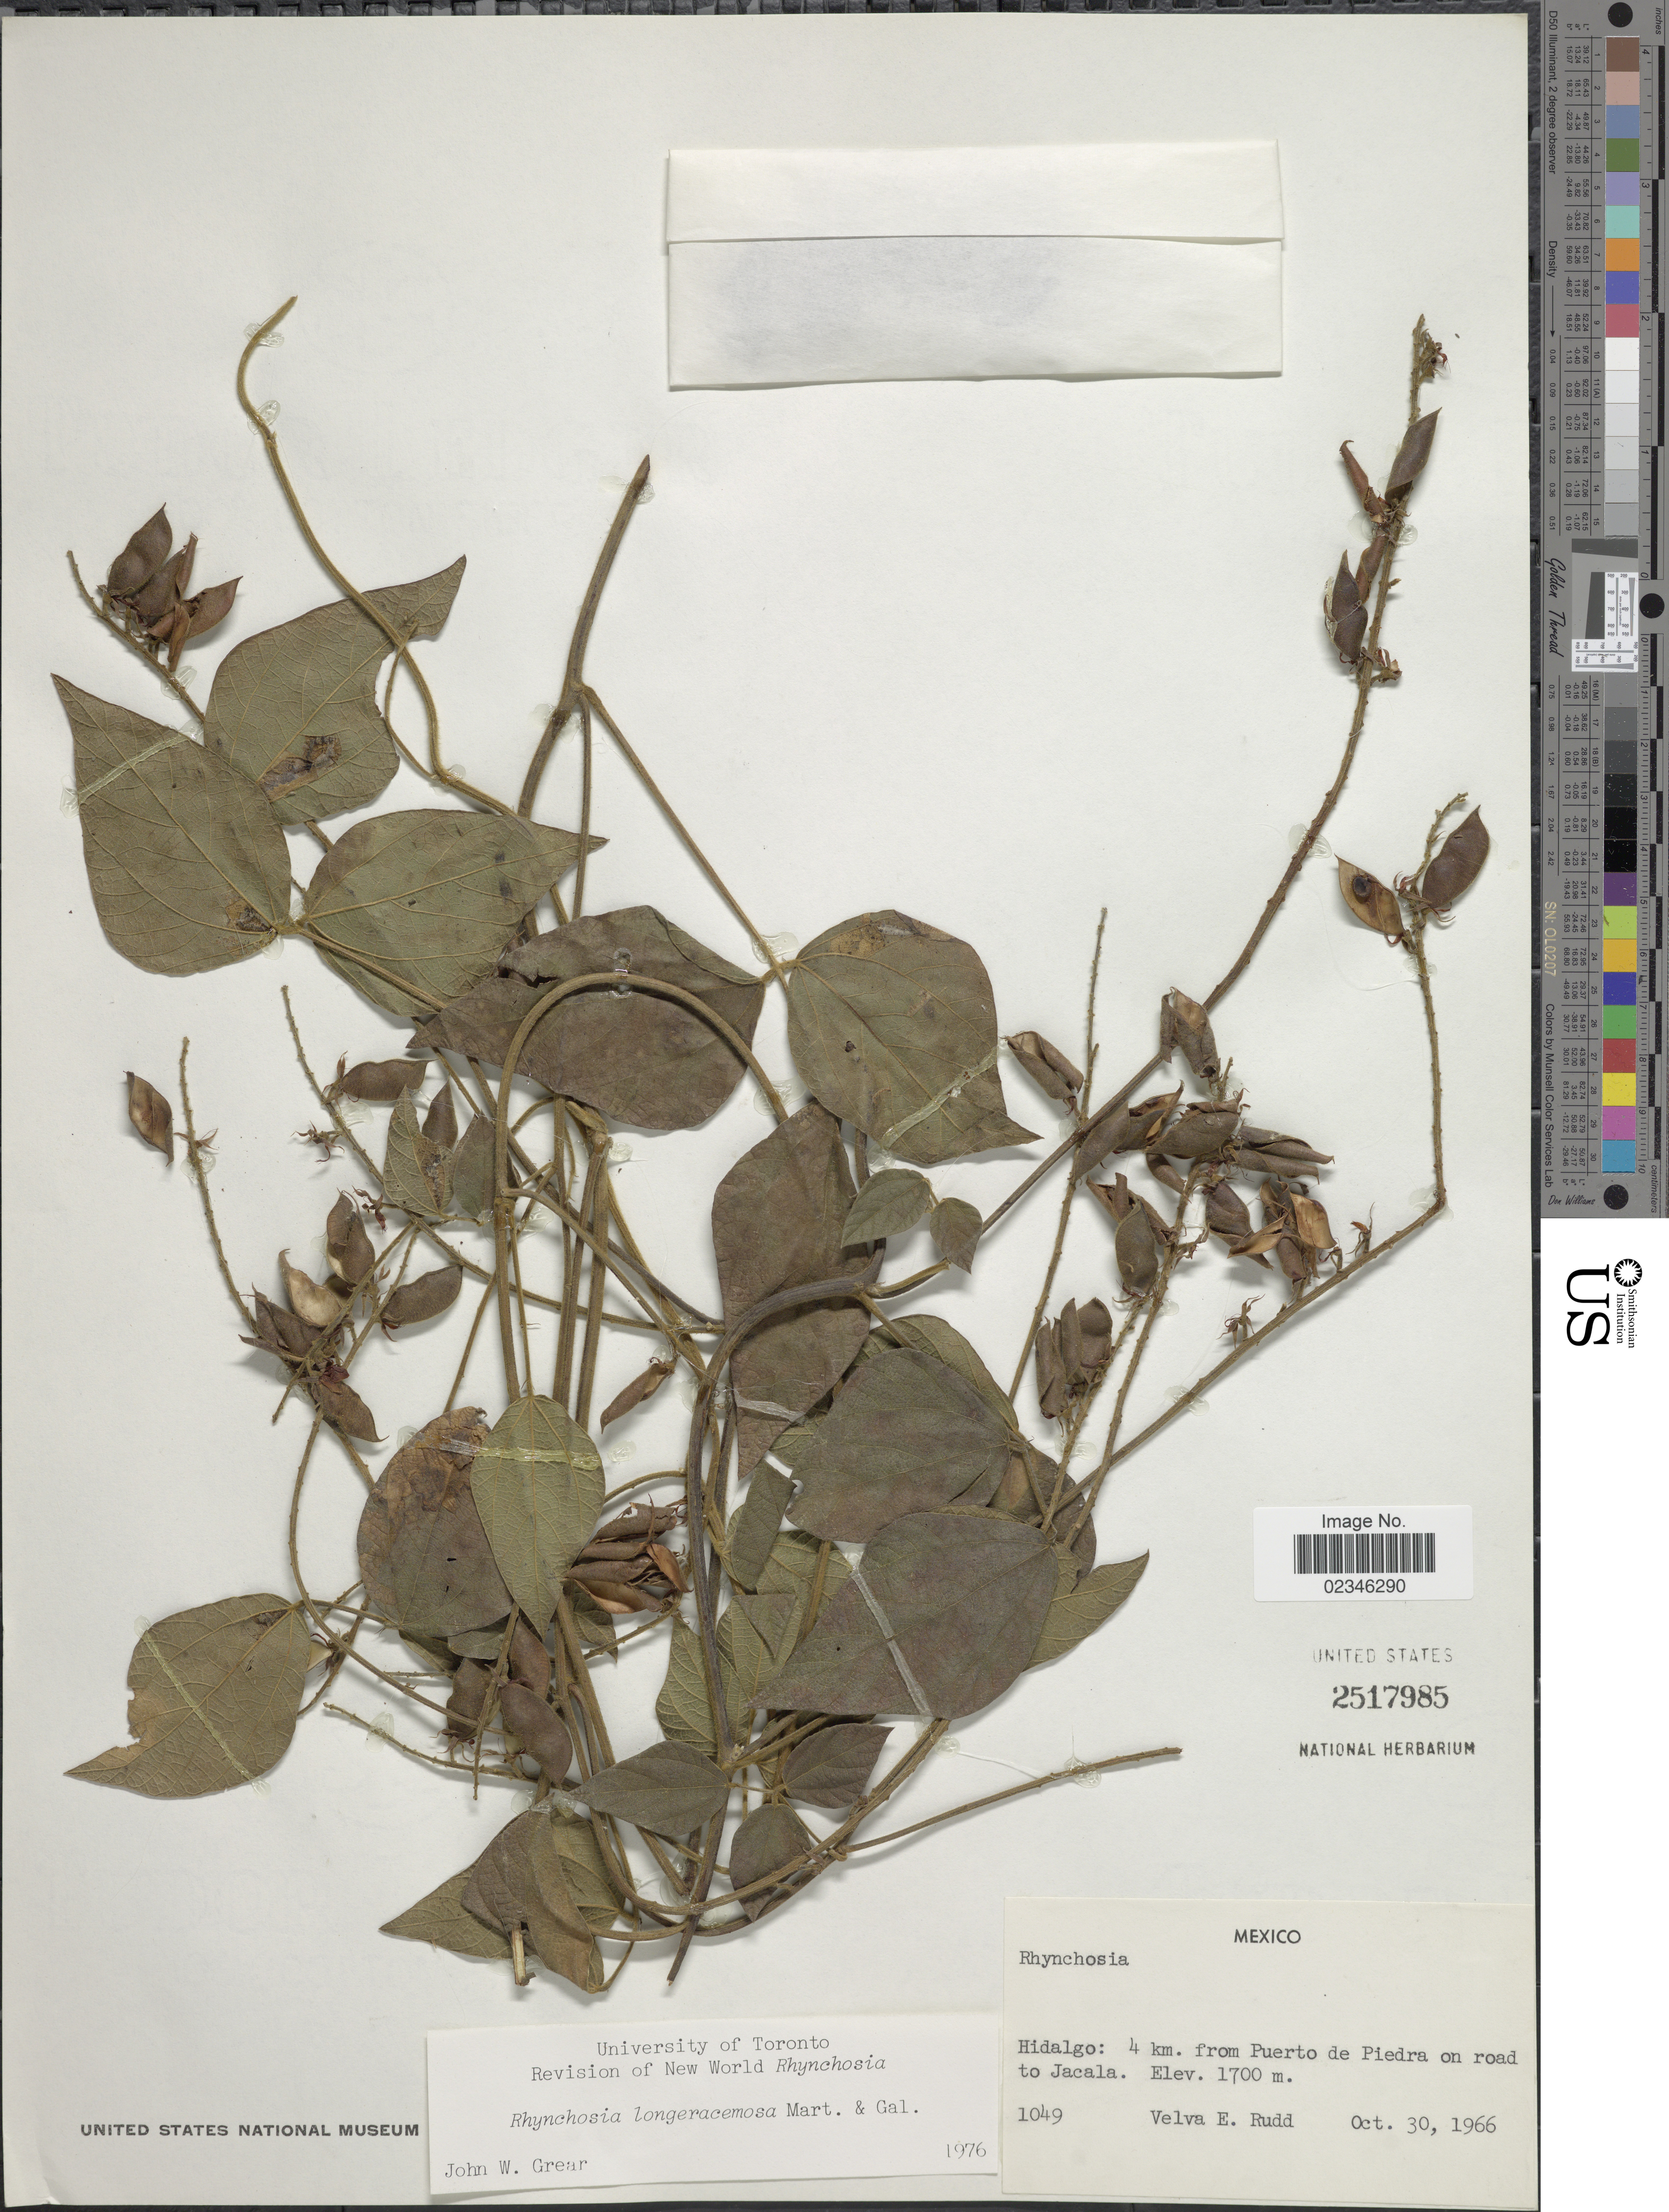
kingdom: Plantae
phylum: Tracheophyta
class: Magnoliopsida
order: Fabales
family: Fabaceae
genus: Rhynchosia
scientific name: Rhynchosia longeracemosa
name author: M. Martens & Galeotti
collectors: V. E. Rudd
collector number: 1049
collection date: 1966-10-30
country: Mexico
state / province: Hidalgo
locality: Hidalgo: 4 km. from Puerto de Piedra on road to Jacala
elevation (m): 1700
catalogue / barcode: US 2517985